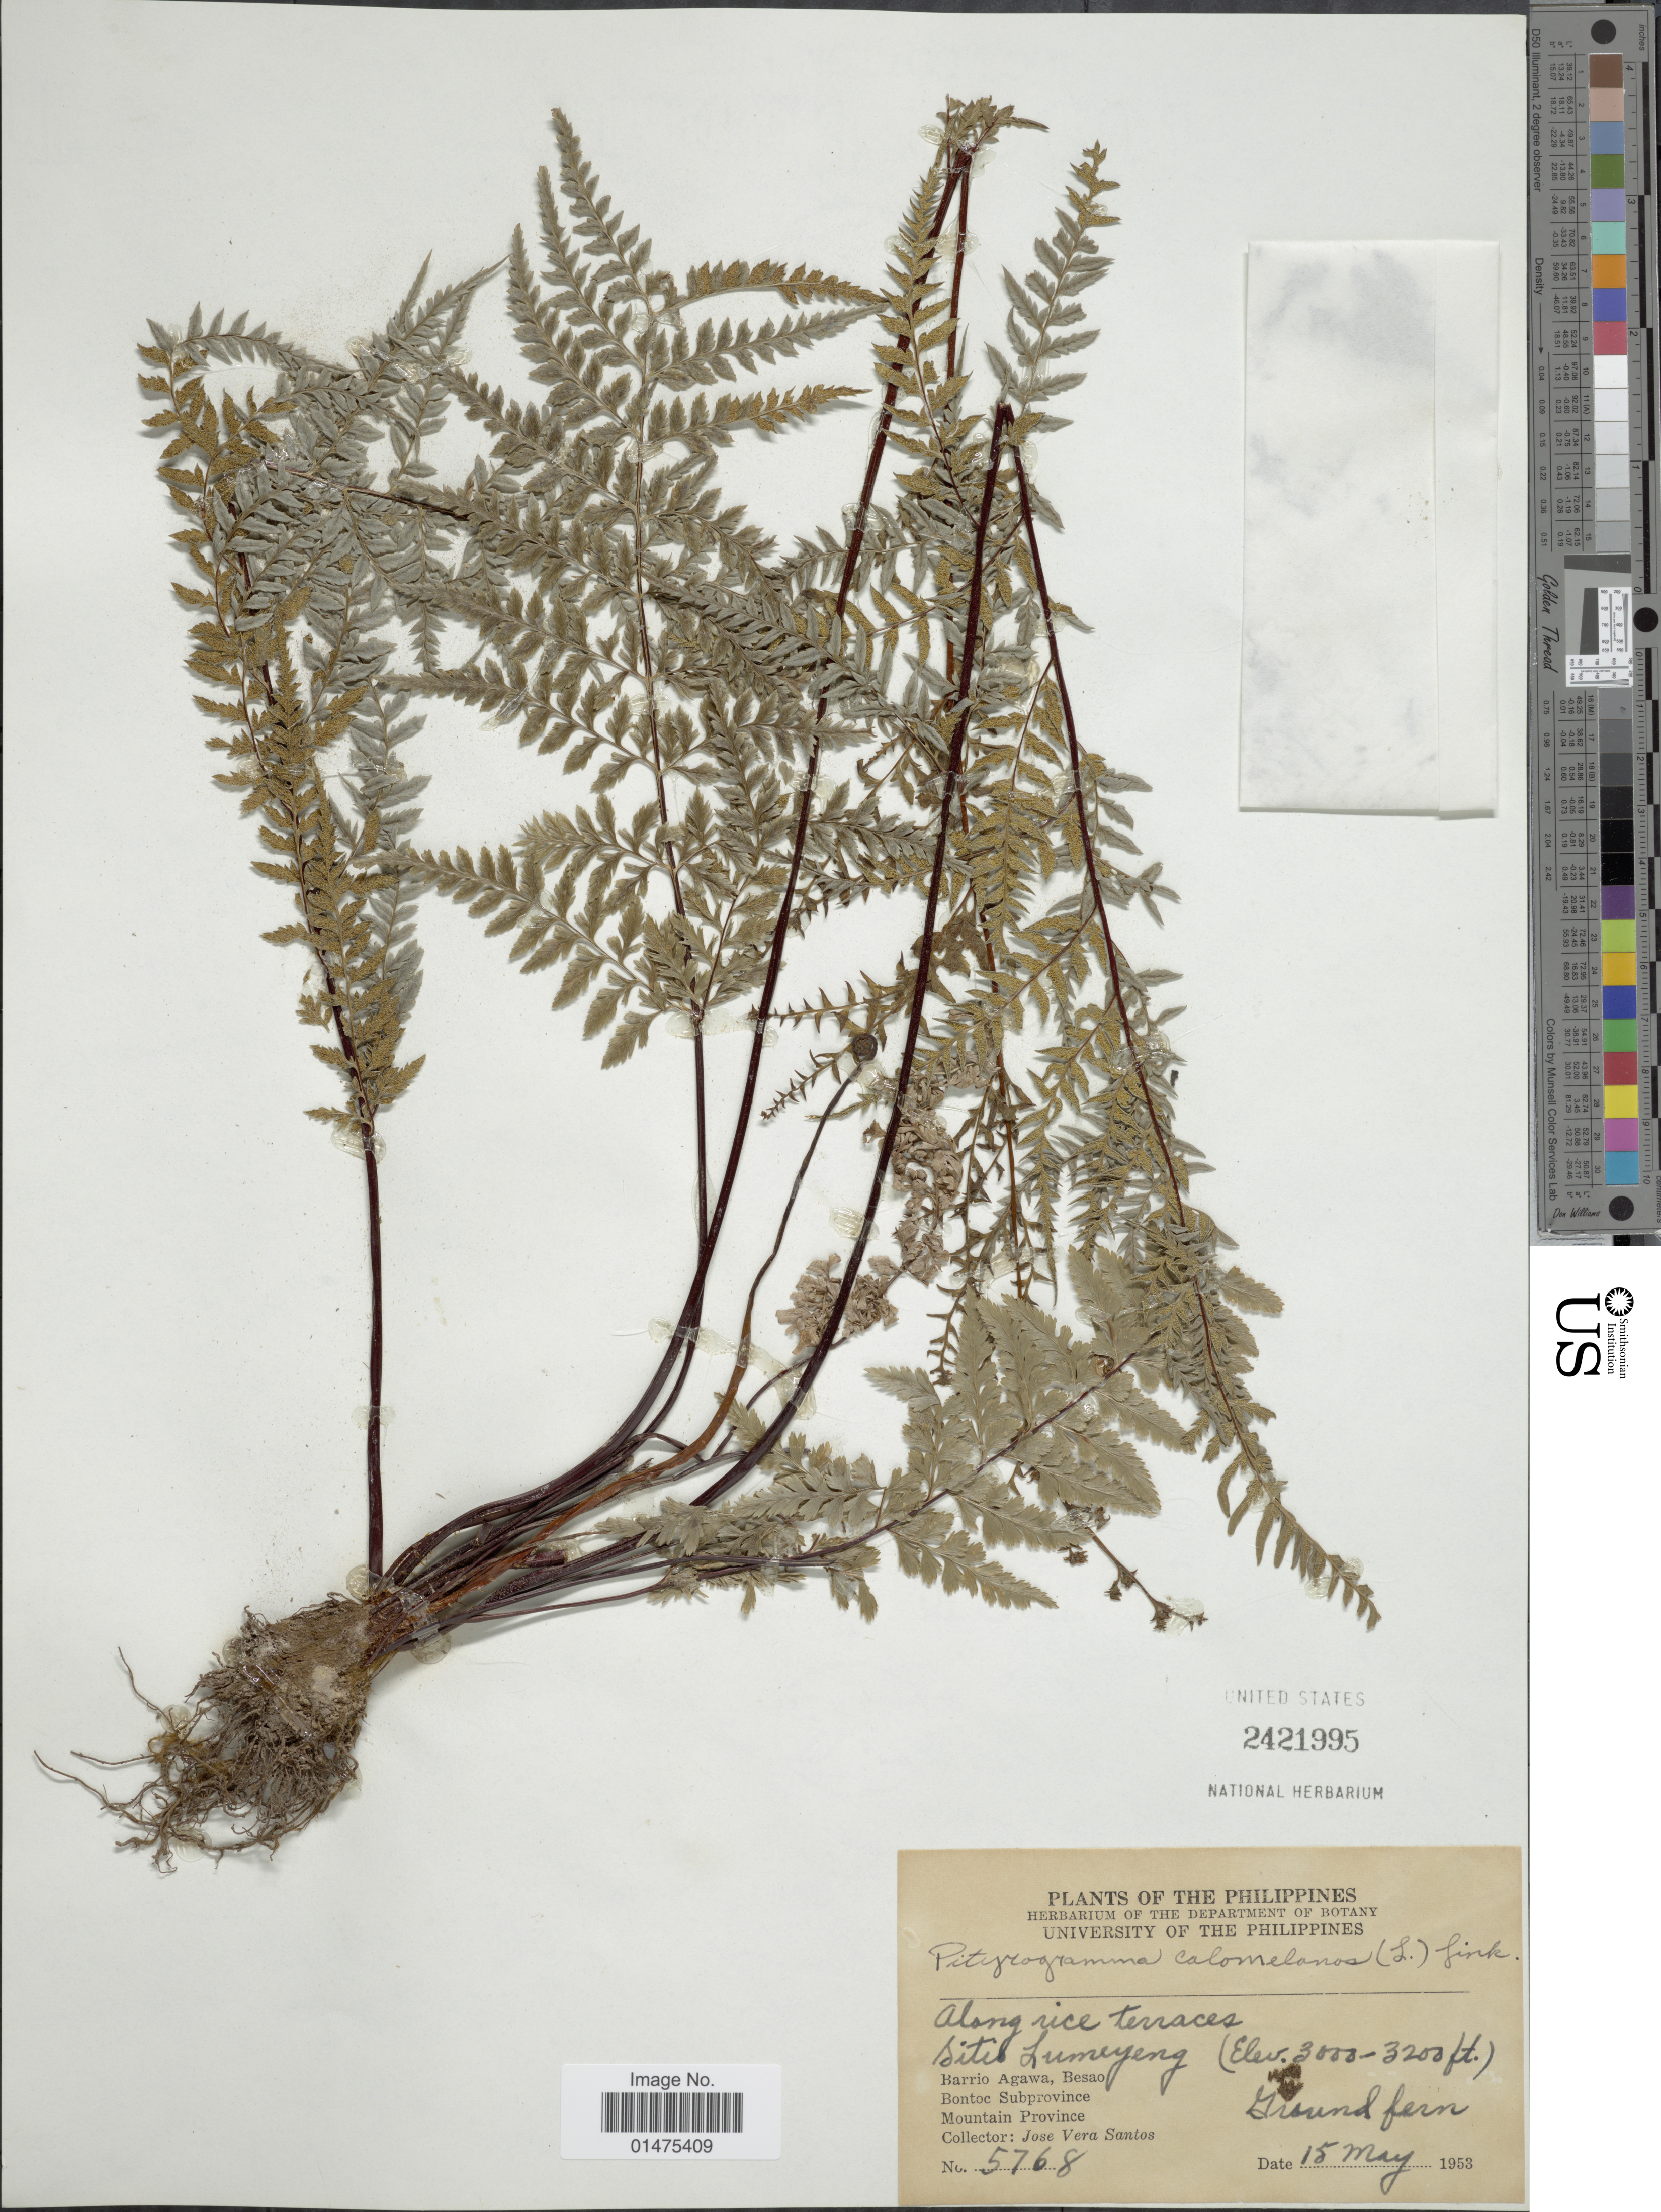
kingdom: Plantae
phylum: Tracheophyta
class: Polypodiopsida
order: Polypodiales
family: Pteridaceae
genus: Pityrogramma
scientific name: Pityrogramma calomelanos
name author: (L.) Link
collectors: J. V. Santos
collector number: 5768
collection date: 1952-05-15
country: Philippines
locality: Along rice terraces sitio Lumeyeng, Barrio Agawa, Besao. Bontoc Sub-province, Mountain Province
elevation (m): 914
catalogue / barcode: US 2421995